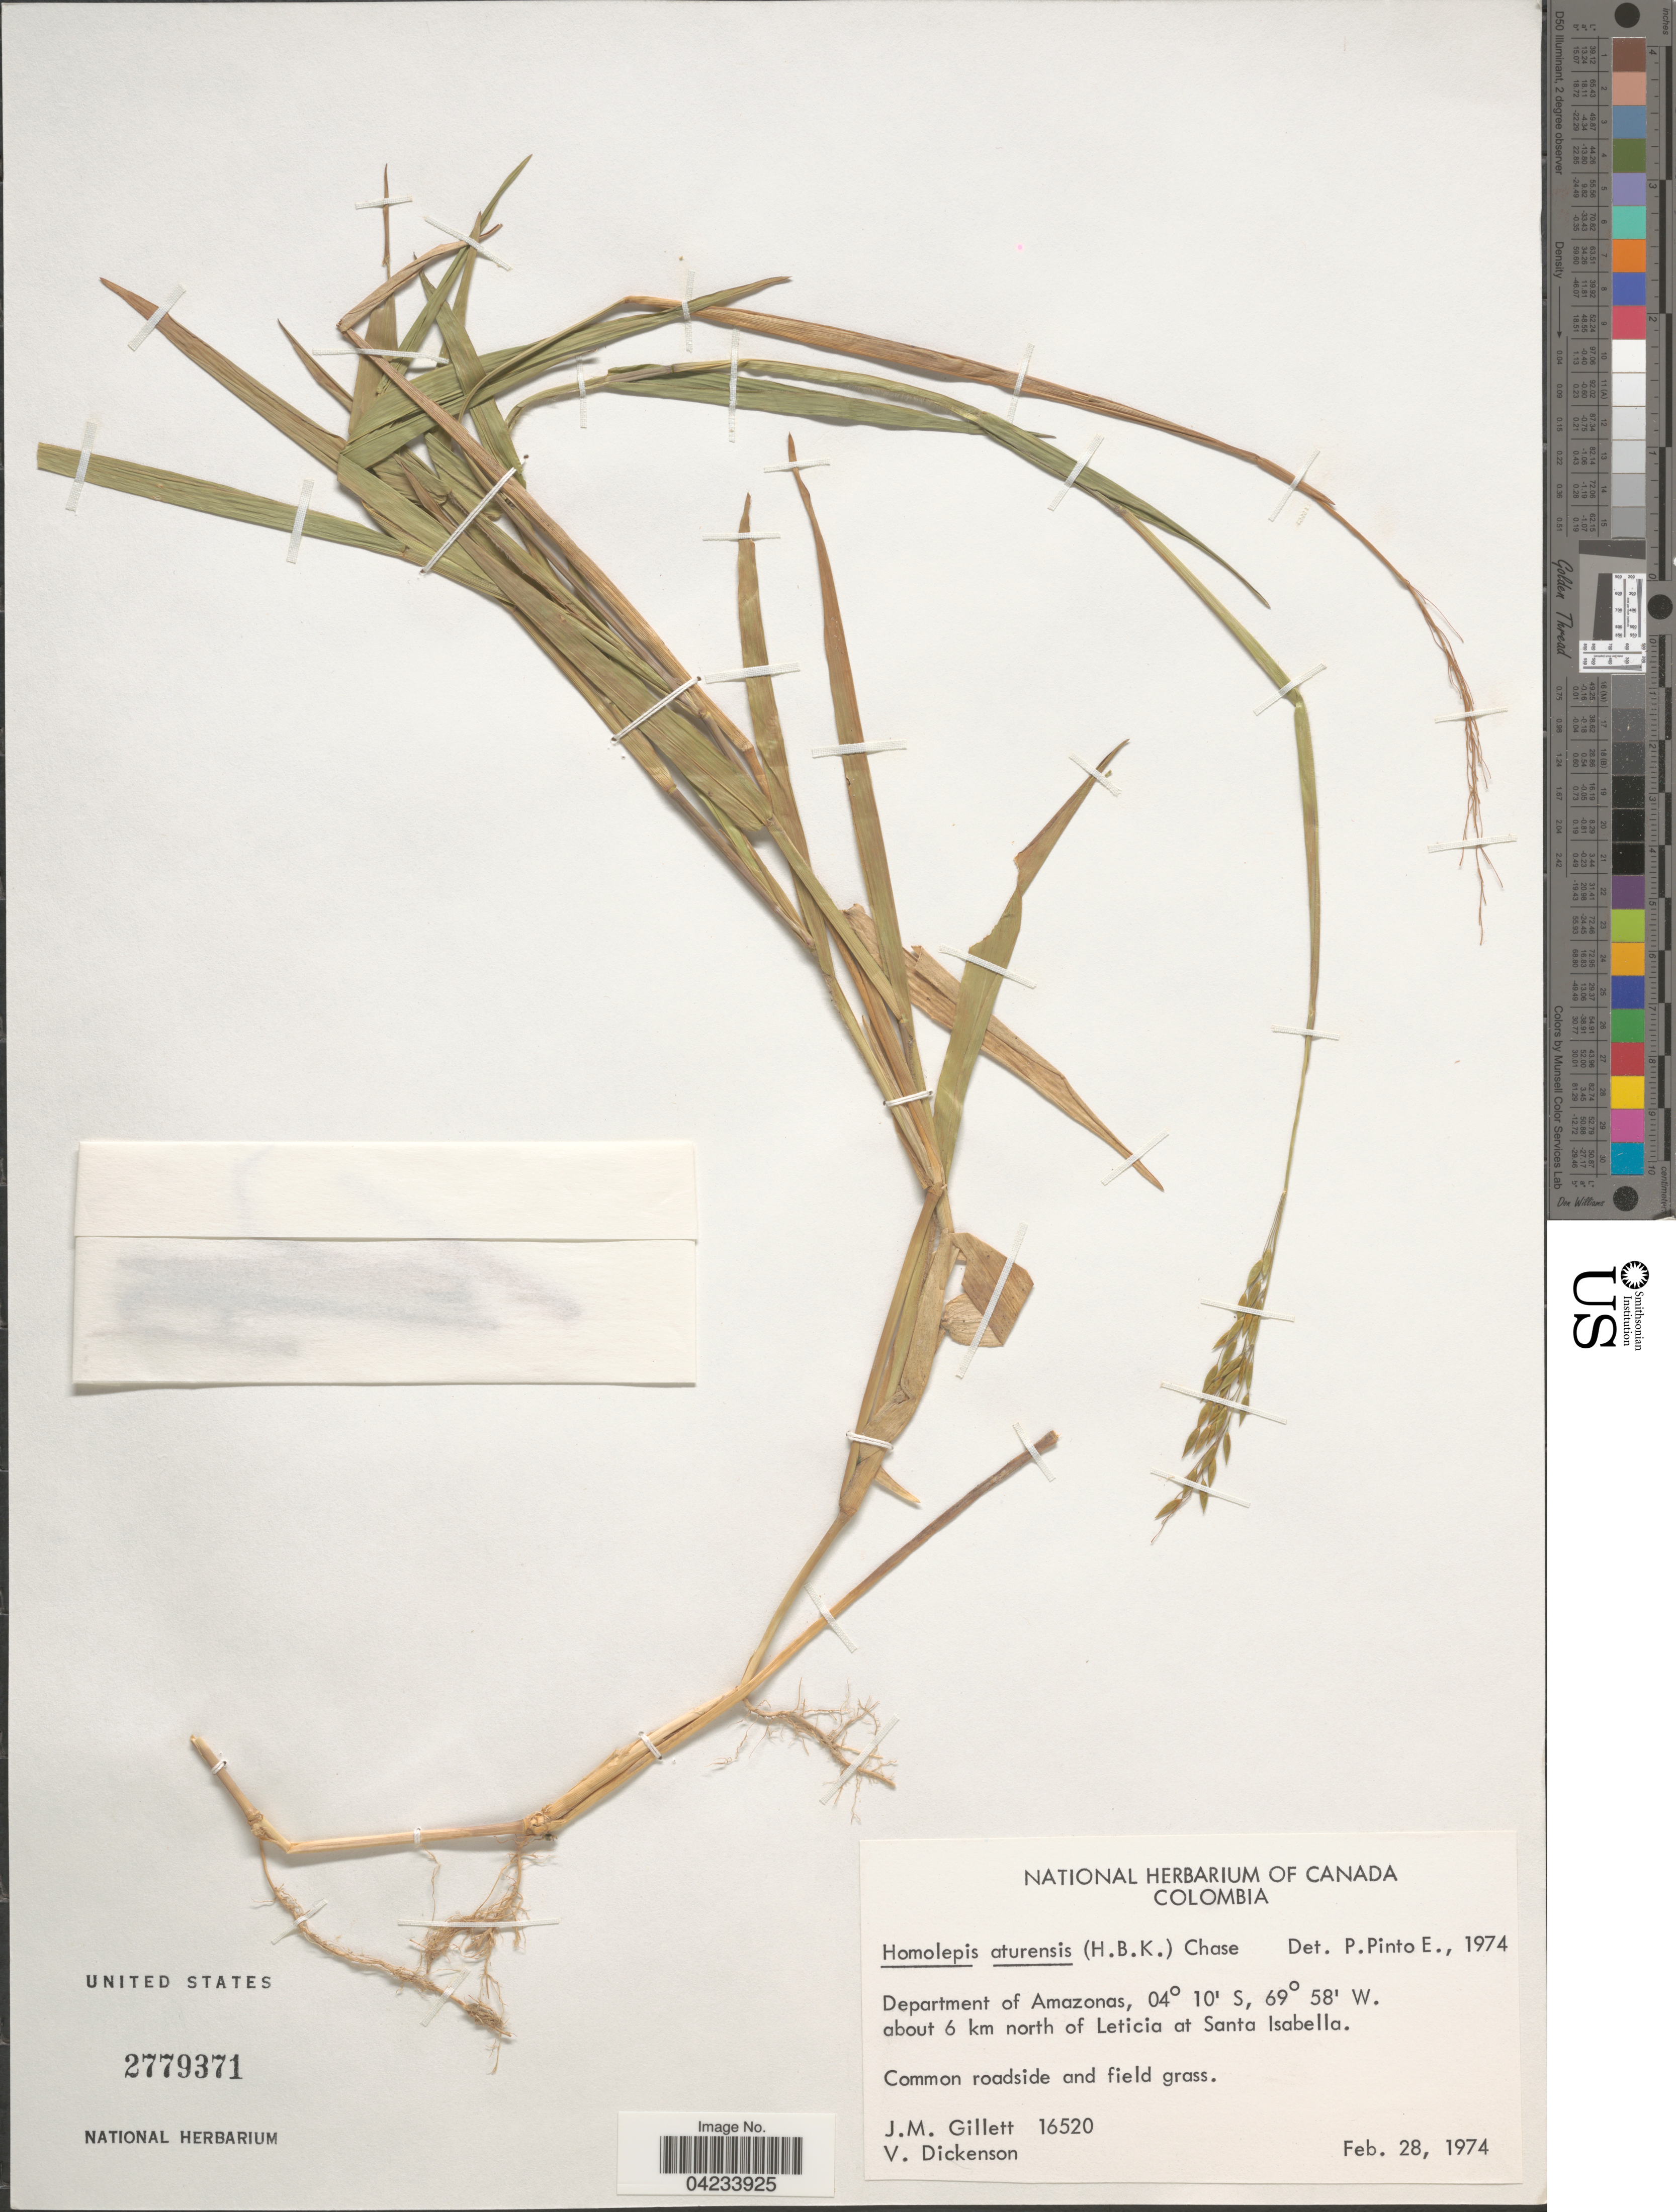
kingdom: Plantae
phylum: Tracheophyta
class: Liliopsida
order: Poales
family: Poaceae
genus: Homolepis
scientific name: Homolepis aturensis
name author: (Kunth) Chase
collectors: J. M. Gillet & V. Dickenson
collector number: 16520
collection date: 1974-02-28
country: Colombia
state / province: Amazônas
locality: Department of Amazonas, about 6 km north of Leticia at Santa Isabella.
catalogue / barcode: US 2779371